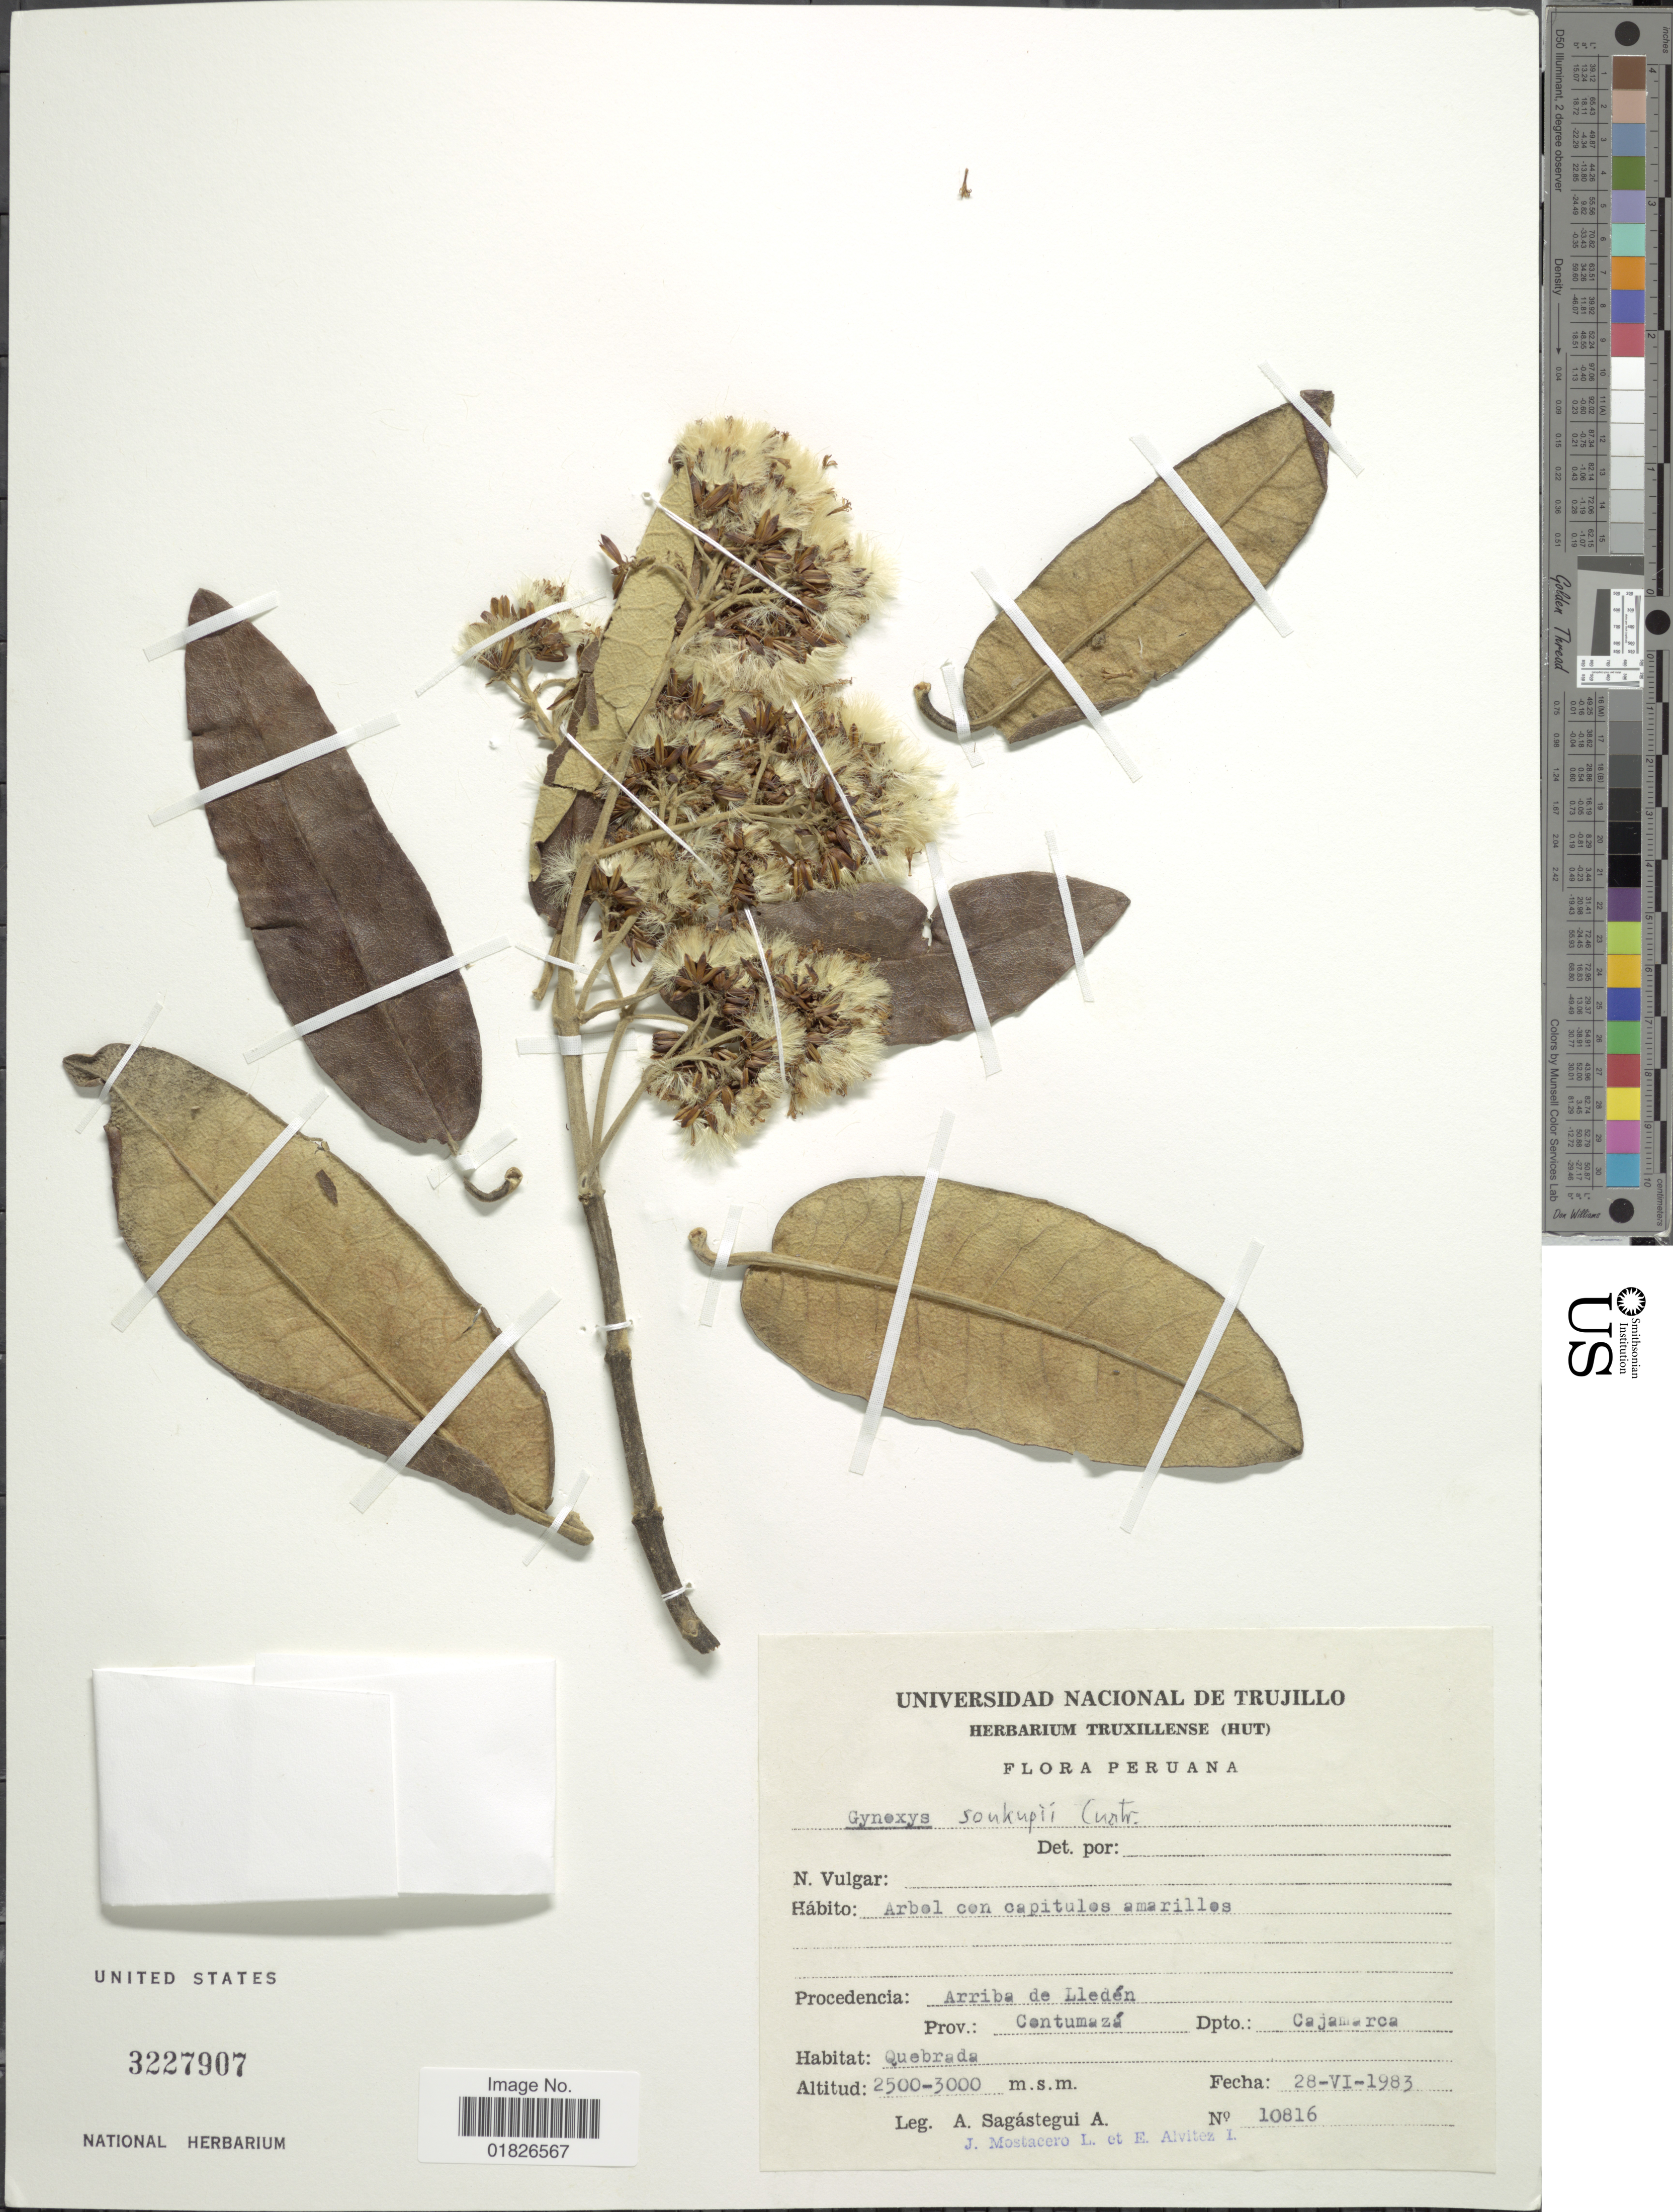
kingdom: Plantae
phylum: Tracheophyta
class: Magnoliopsida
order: Asterales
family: Asteraceae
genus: Gynoxys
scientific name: Gynoxys soukupii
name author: Cuatrec.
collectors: A. Sagástegui A., J. Mostacero L. & E. Alvitez I.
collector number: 10816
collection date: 1983-06-28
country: Peru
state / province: Cajamarca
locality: Arriba de Lleden, Prov. Contumaza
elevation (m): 2500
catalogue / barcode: US 3227907